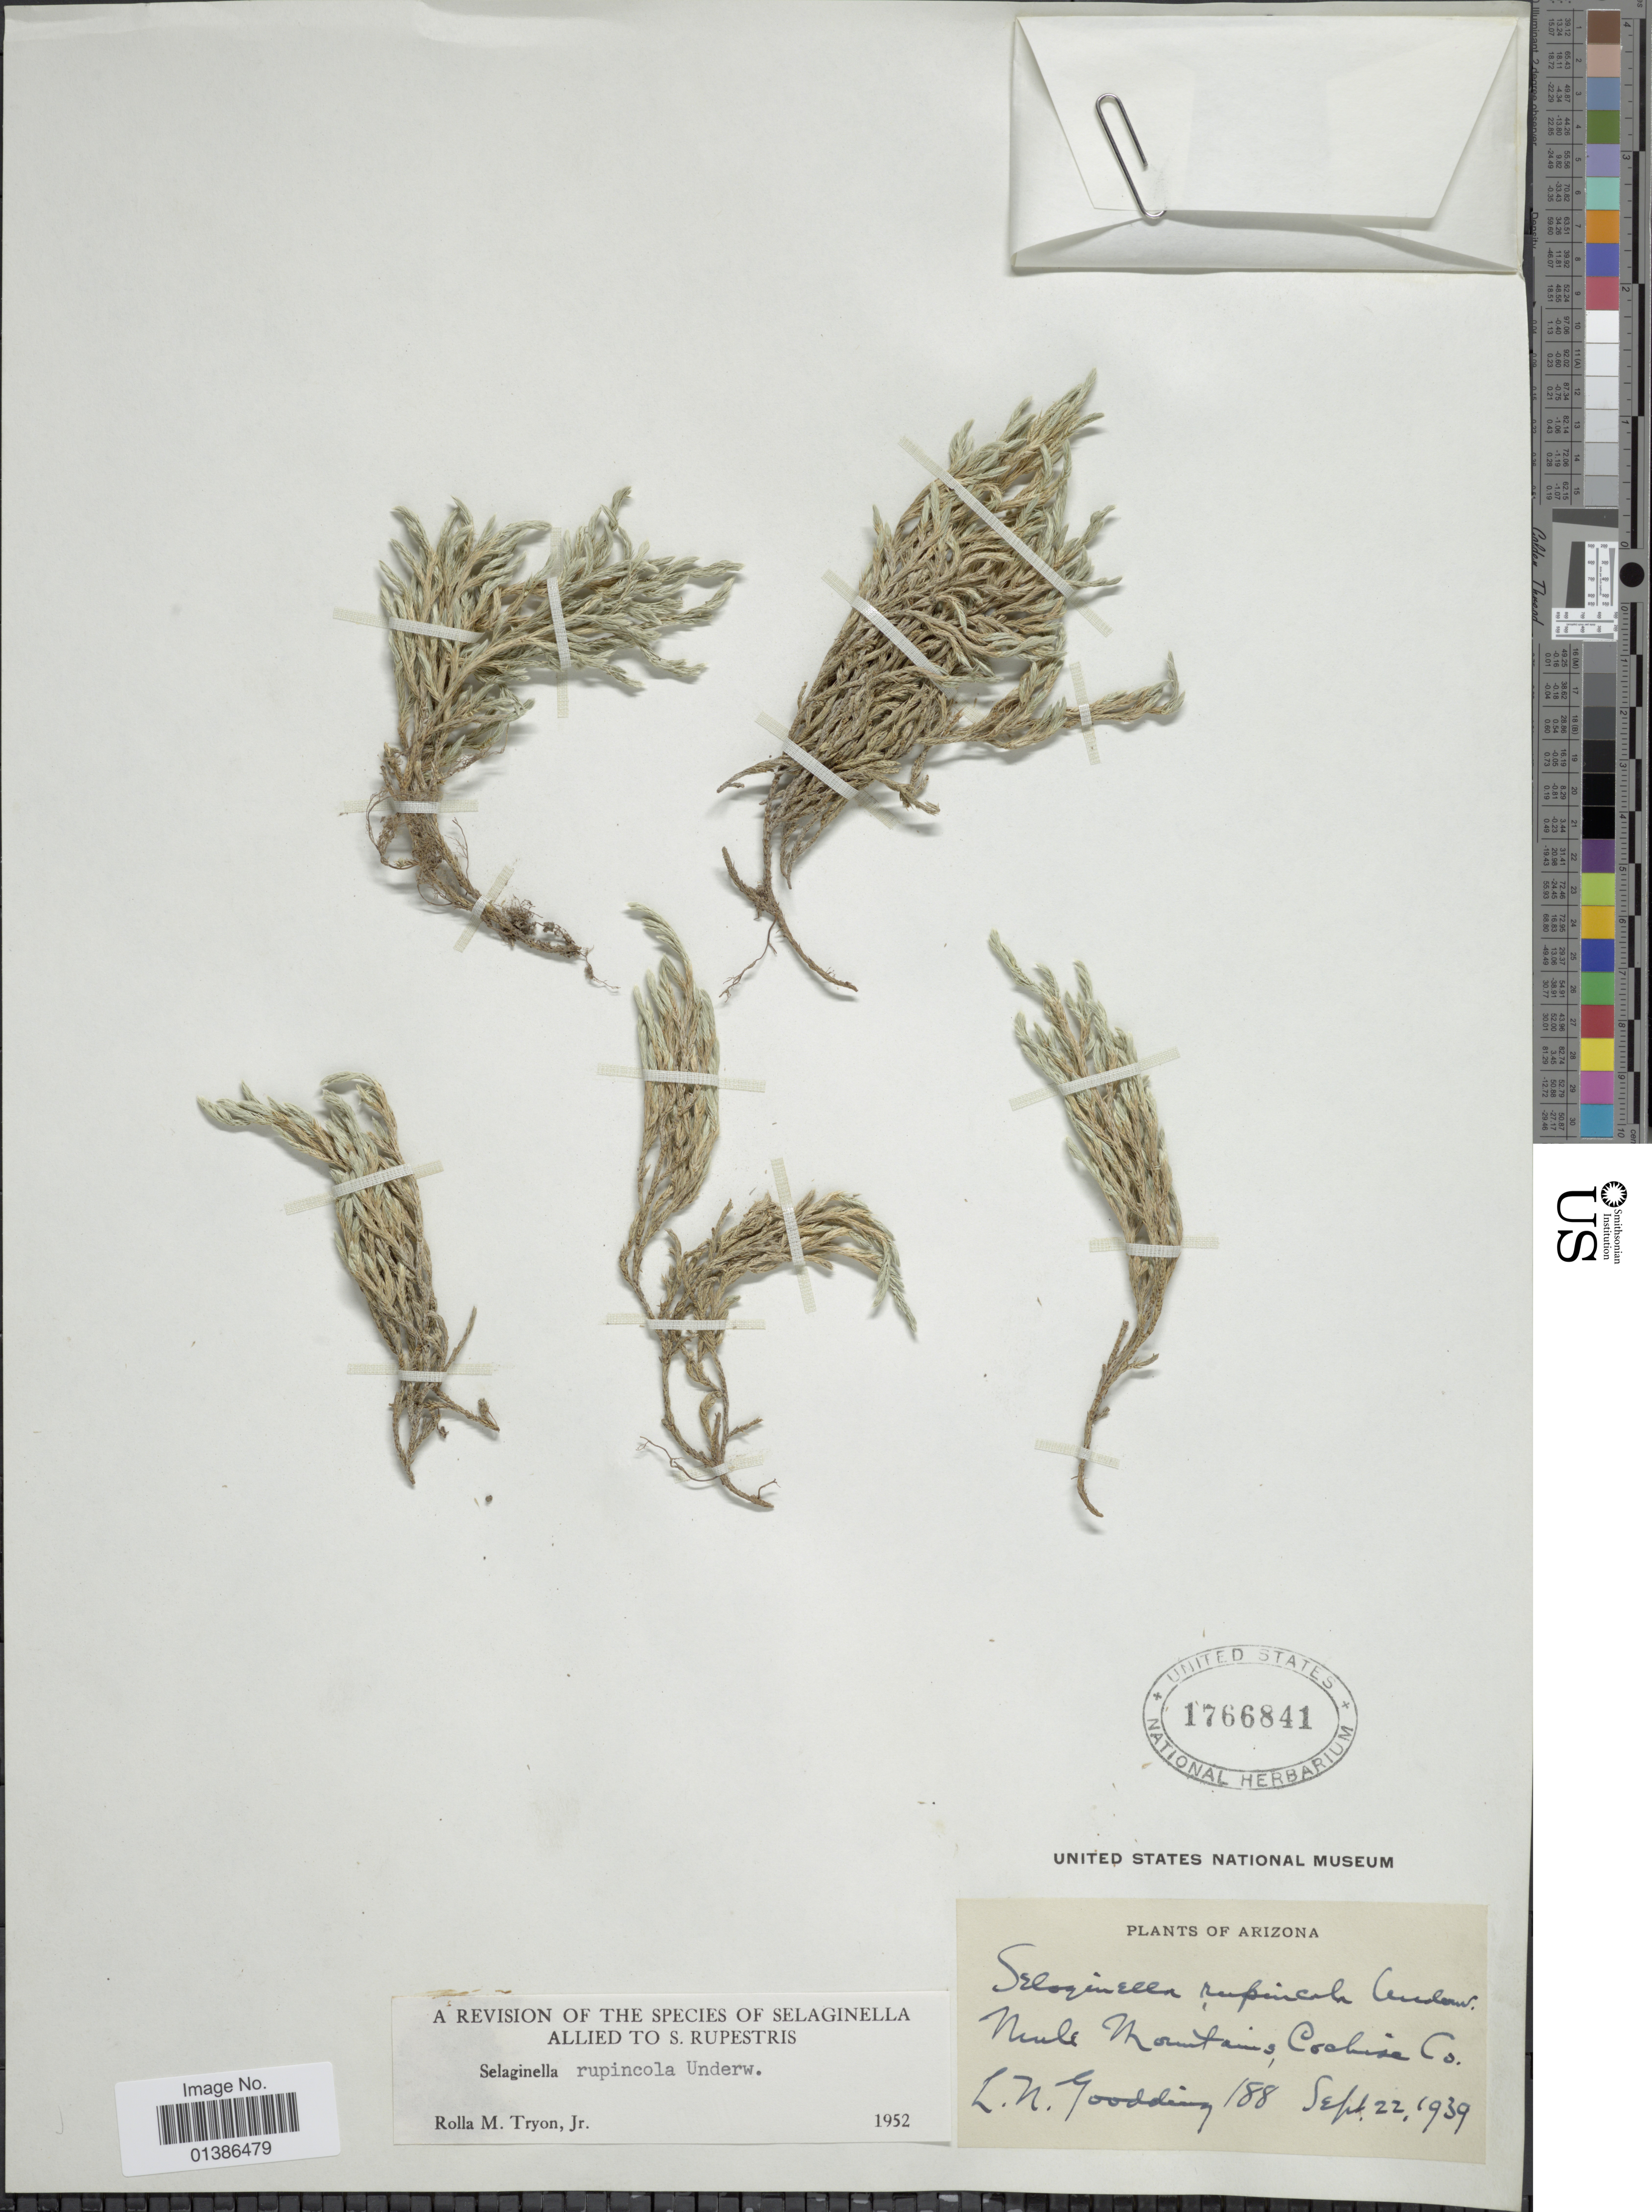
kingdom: Plantae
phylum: Tracheophyta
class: Lycopodiopsida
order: Selaginellales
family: Selaginellaceae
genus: Selaginella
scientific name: Selaginella rupincola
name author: Underw.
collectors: L. N. Goodding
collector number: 188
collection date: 1939-09-22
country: United States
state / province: Arizona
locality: Mule Mountains, Cochise Co.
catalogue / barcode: US 1766841